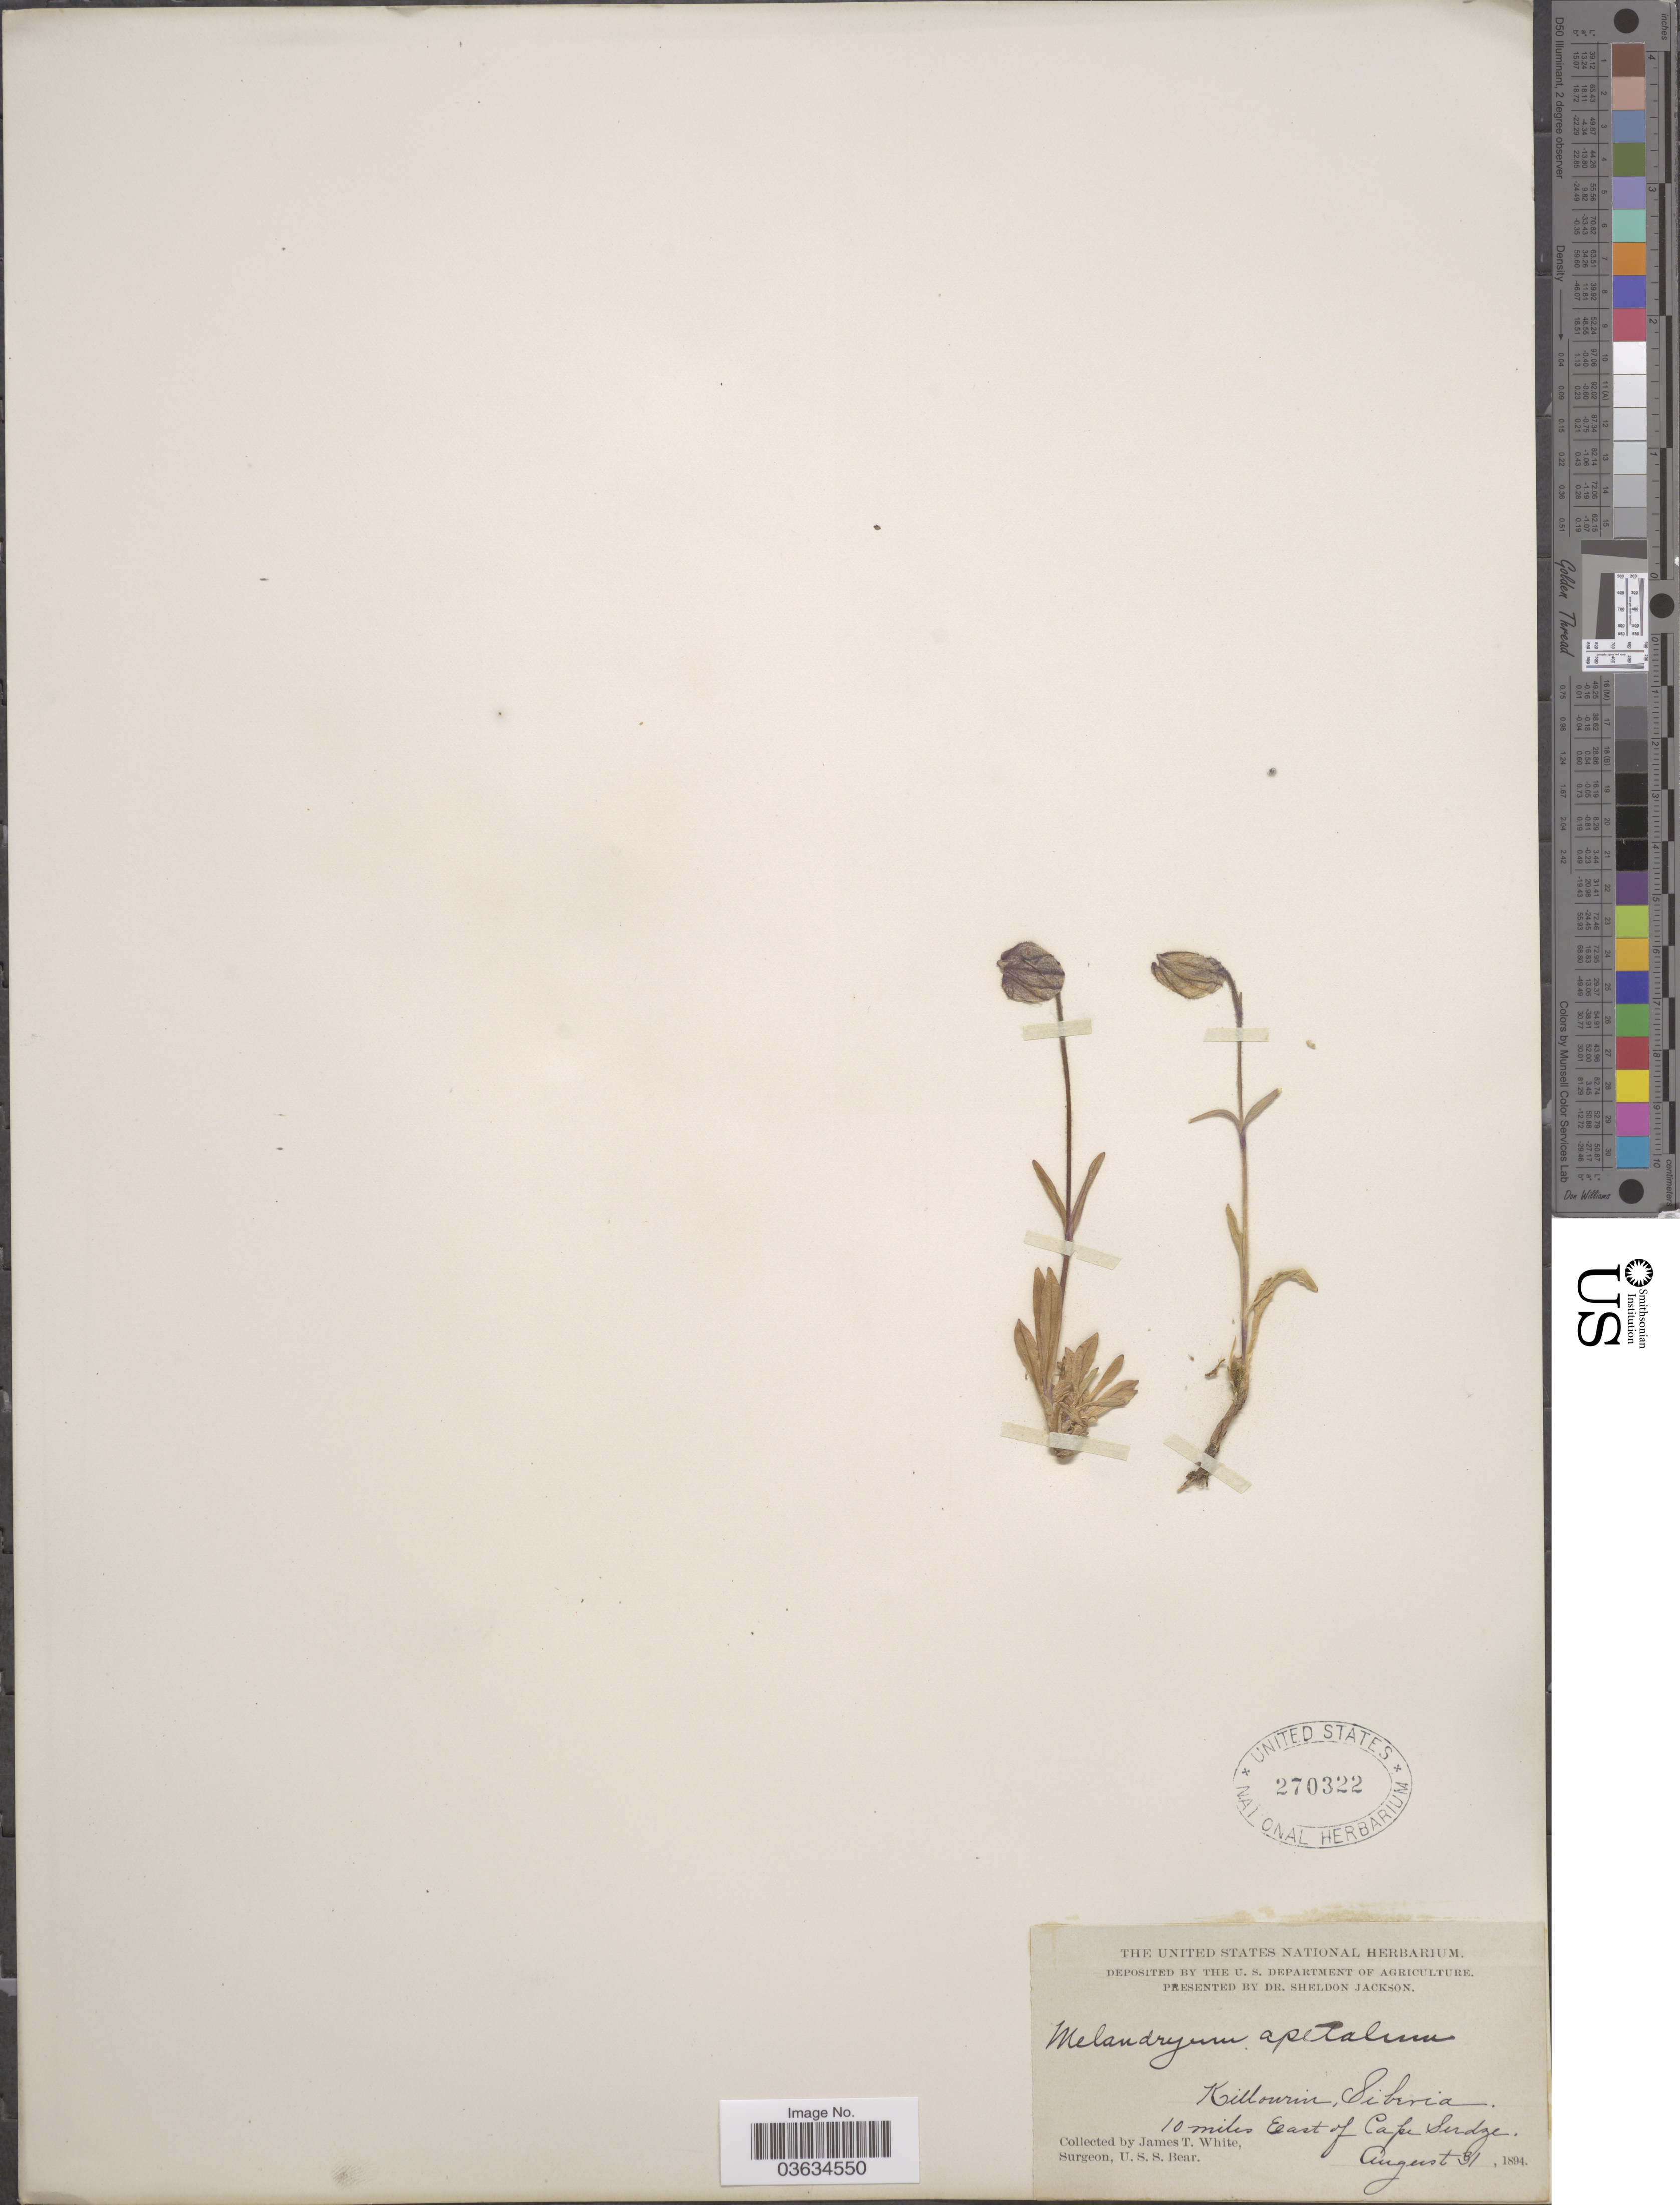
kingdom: Plantae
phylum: Tracheophyta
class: Magnoliopsida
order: Caryophyllales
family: Caryophyllaceae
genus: Silene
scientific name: Silene uralensis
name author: (Rupr.) Bocquet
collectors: J. T. White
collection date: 1894-08-31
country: Russian Federation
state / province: Chukotka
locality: Siberia. 10 miles East of Cape Serdze (Serdtse Kamen).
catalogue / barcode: US 270322